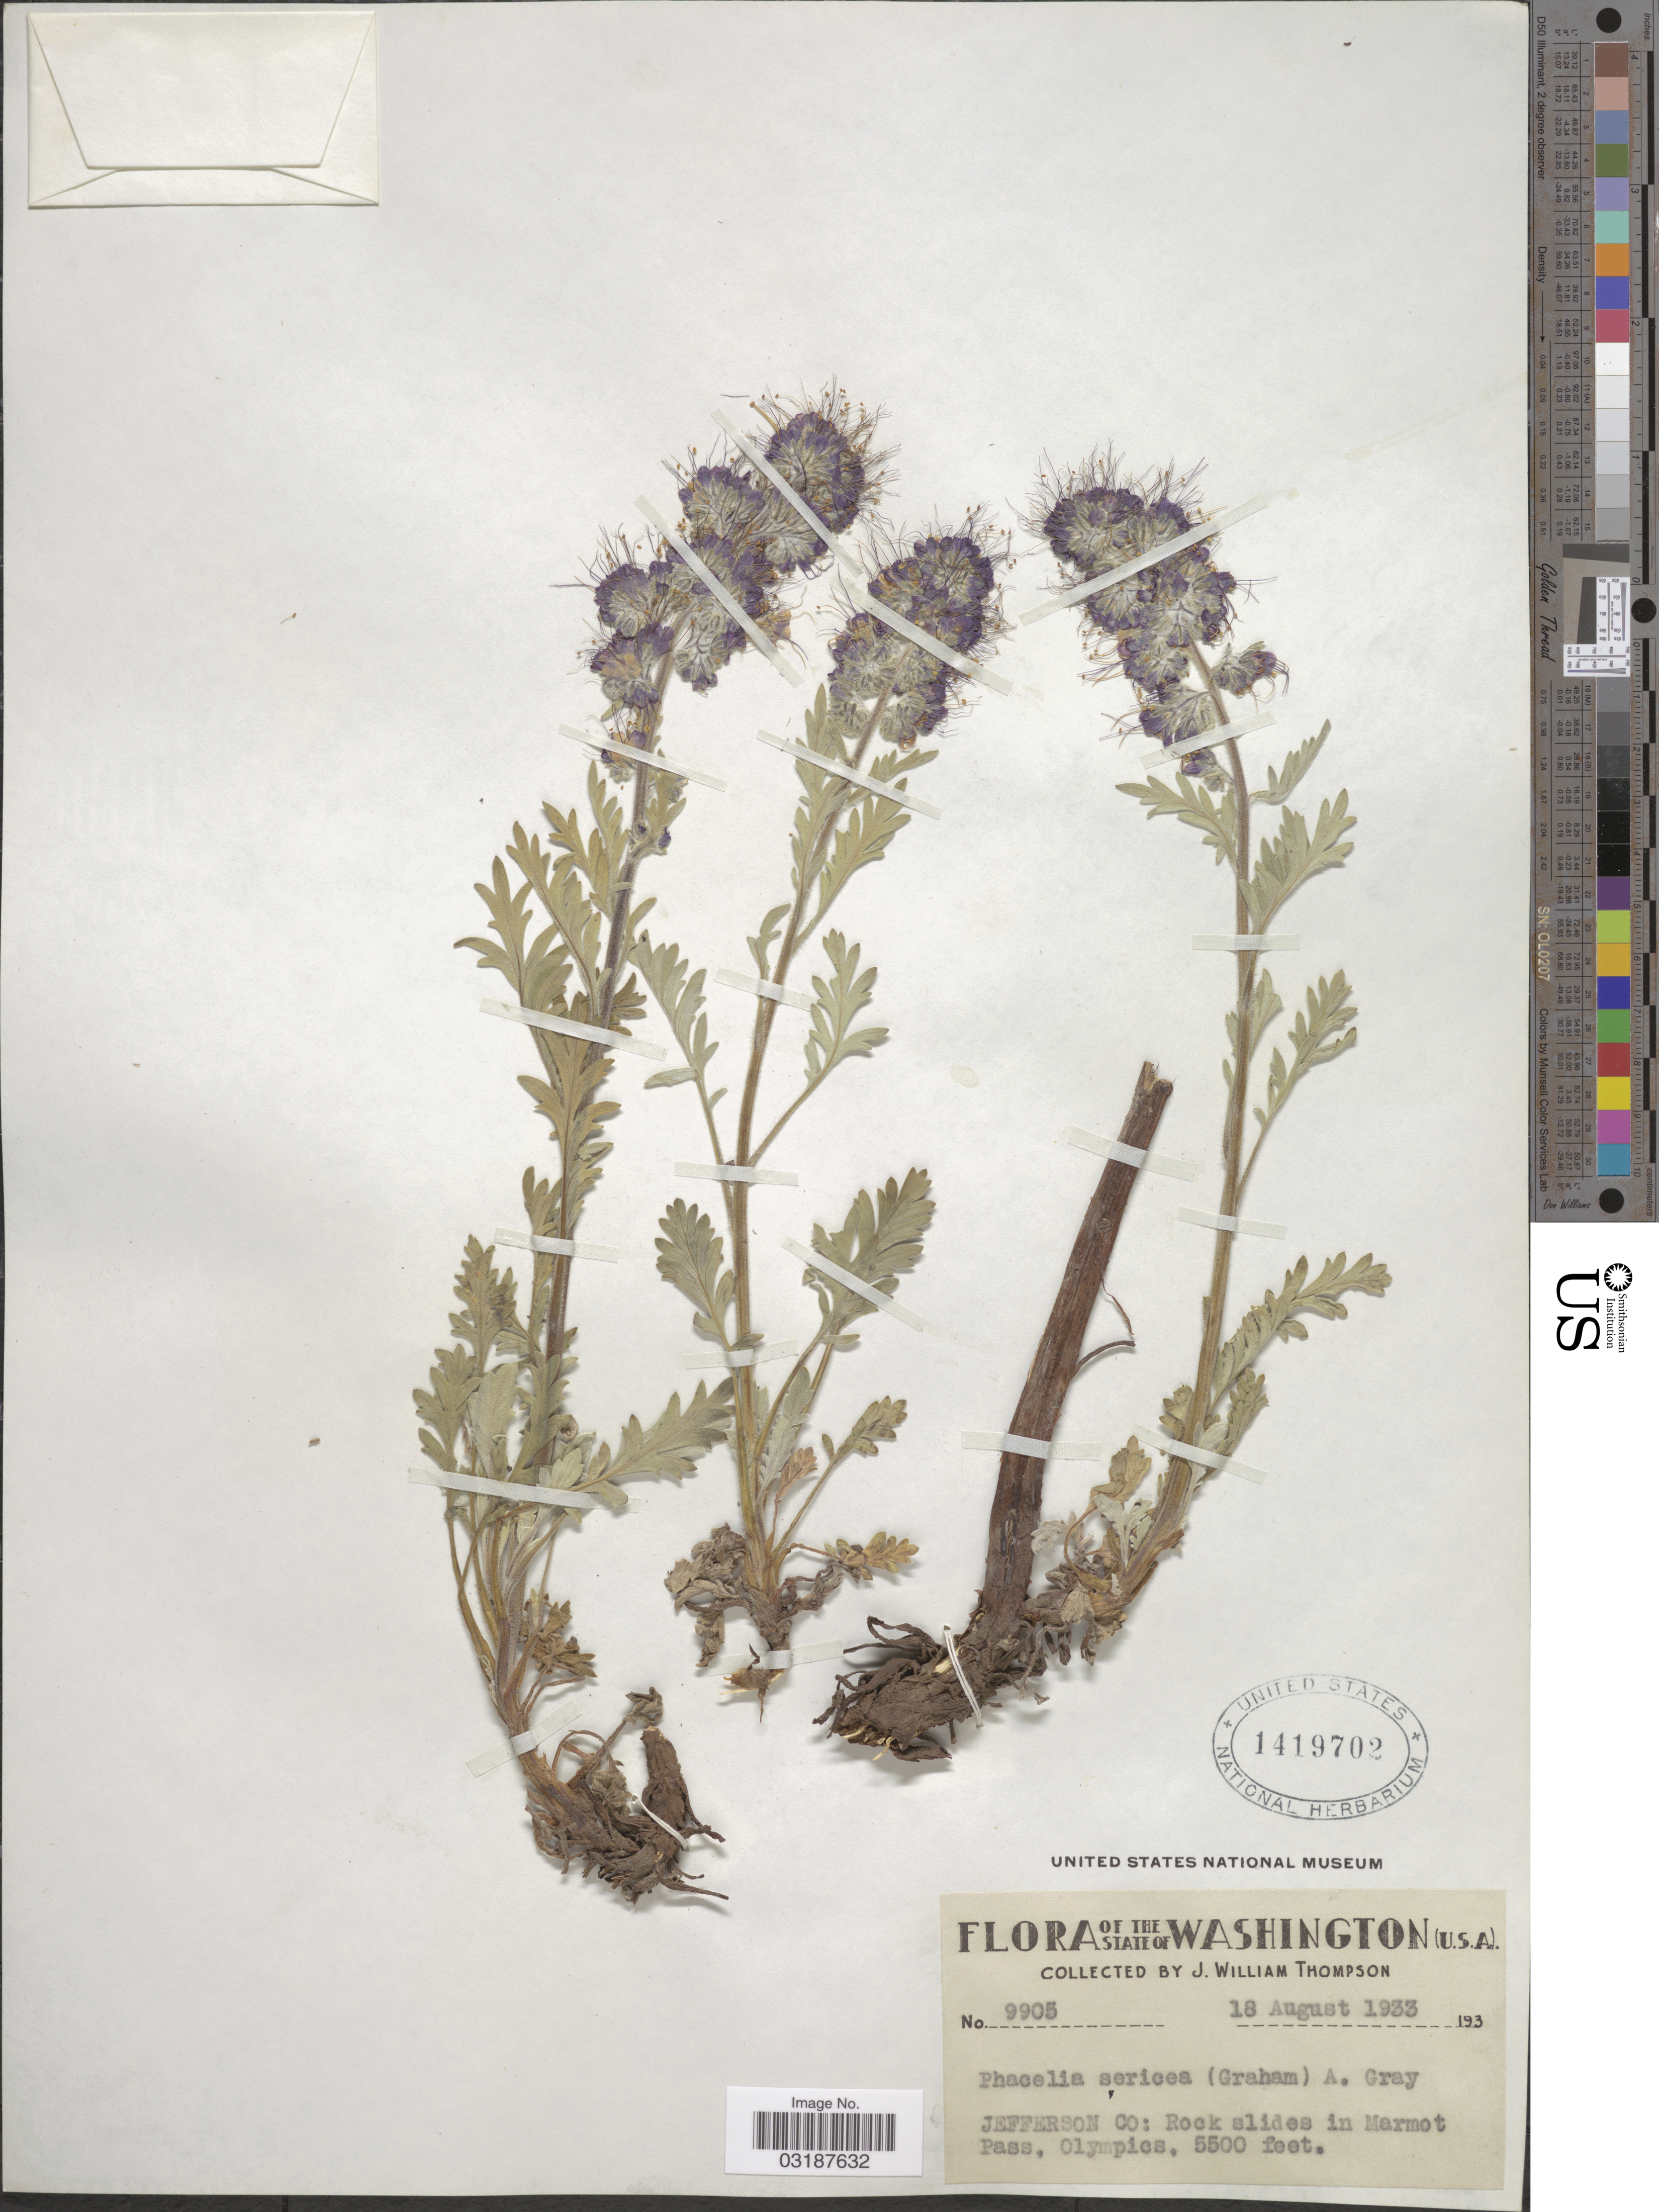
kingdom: Plantae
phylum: Tracheophyta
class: Magnoliopsida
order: Boraginales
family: Hydrophyllaceae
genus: Phacelia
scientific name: Phacelia sericea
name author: (Graham) A. Gray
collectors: J. W. Thompson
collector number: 9905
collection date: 1933-08-18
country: United States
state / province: Washington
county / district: Jefferson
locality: JEFFERSON CO: Rock slides in Marmot Pass, Olympics.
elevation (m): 1676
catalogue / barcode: US 1419702